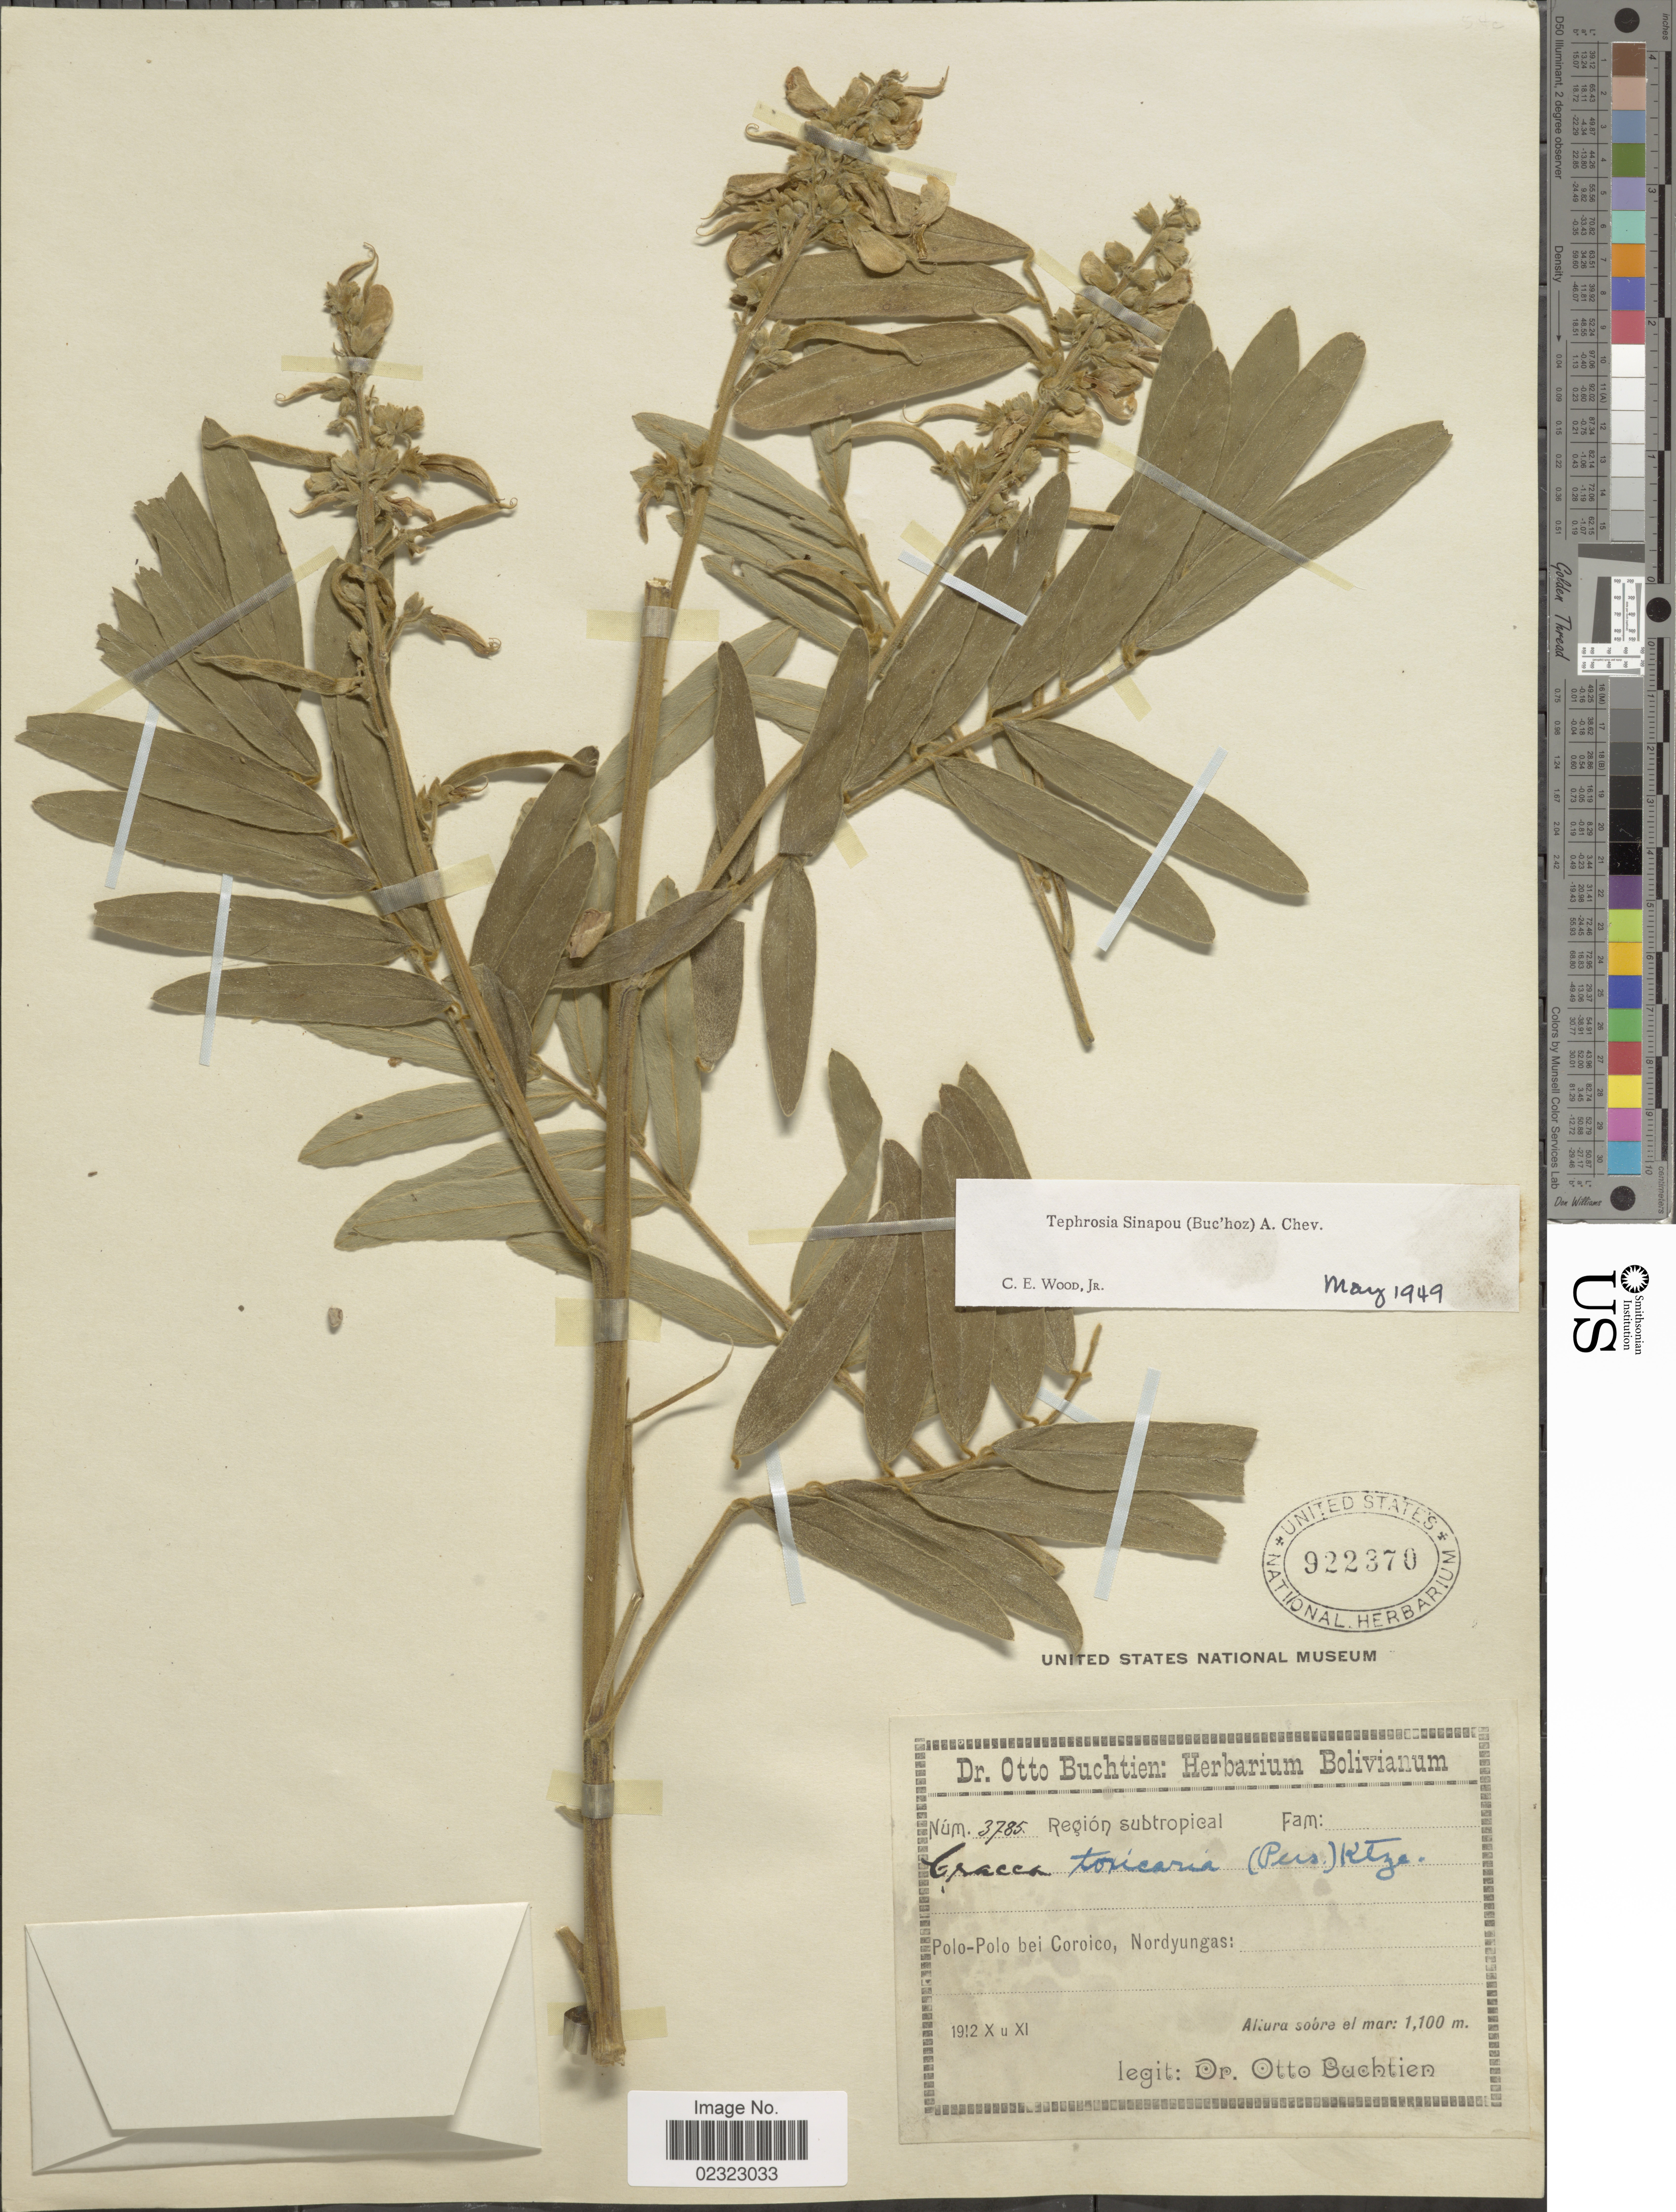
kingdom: Plantae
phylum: Tracheophyta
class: Magnoliopsida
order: Fabales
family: Fabaceae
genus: Tephrosia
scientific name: Tephrosia sinapou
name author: (Buc'hoz) A. Chev.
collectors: O. Buchtien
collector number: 3785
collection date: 1912-10/1912-11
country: Bolivia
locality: Región subtropical. Polo-Polo bei Coroico, Nordyungas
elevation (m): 1100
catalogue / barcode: US 922370